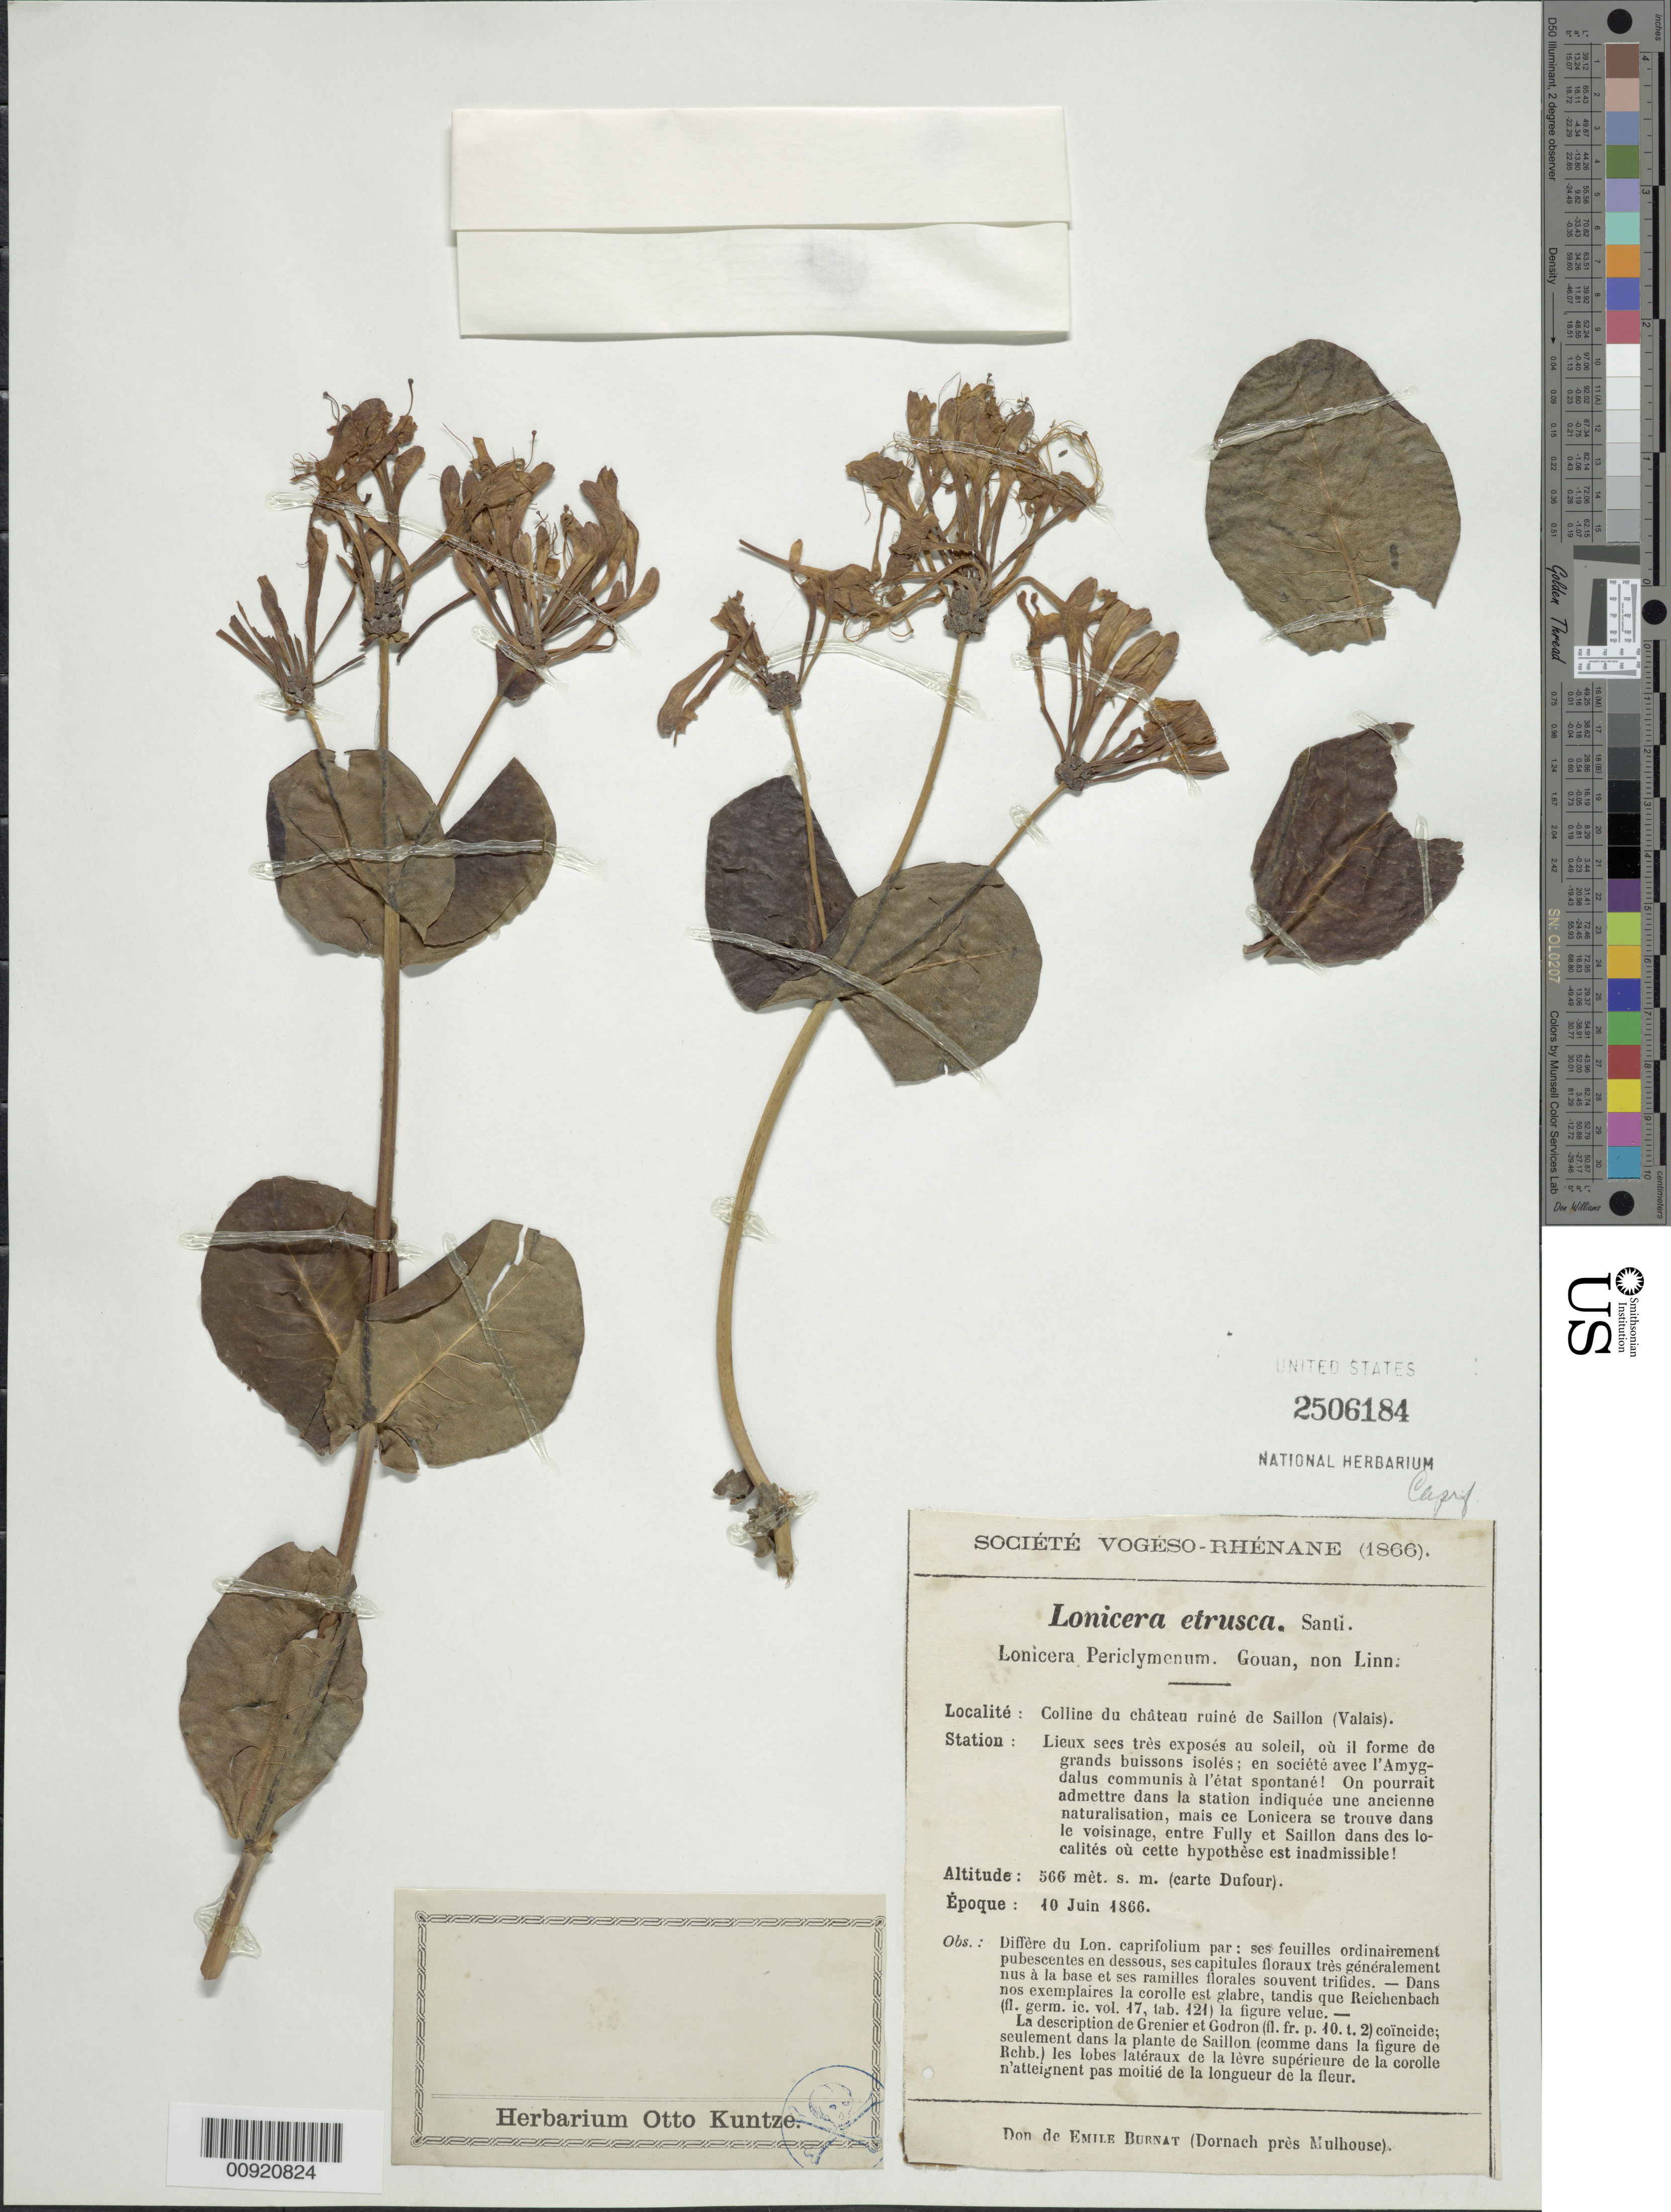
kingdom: Plantae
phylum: Tracheophyta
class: Magnoliopsida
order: Dipsacales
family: Caprifoliaceae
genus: Lonicera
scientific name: Lonicera etrusca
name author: Santi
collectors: E. Burnat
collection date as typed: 10 Jun 1866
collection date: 1866-06-10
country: Switzerland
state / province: Valais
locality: Colline du chateâu ruiné de Saillon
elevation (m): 566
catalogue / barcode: US 2506184